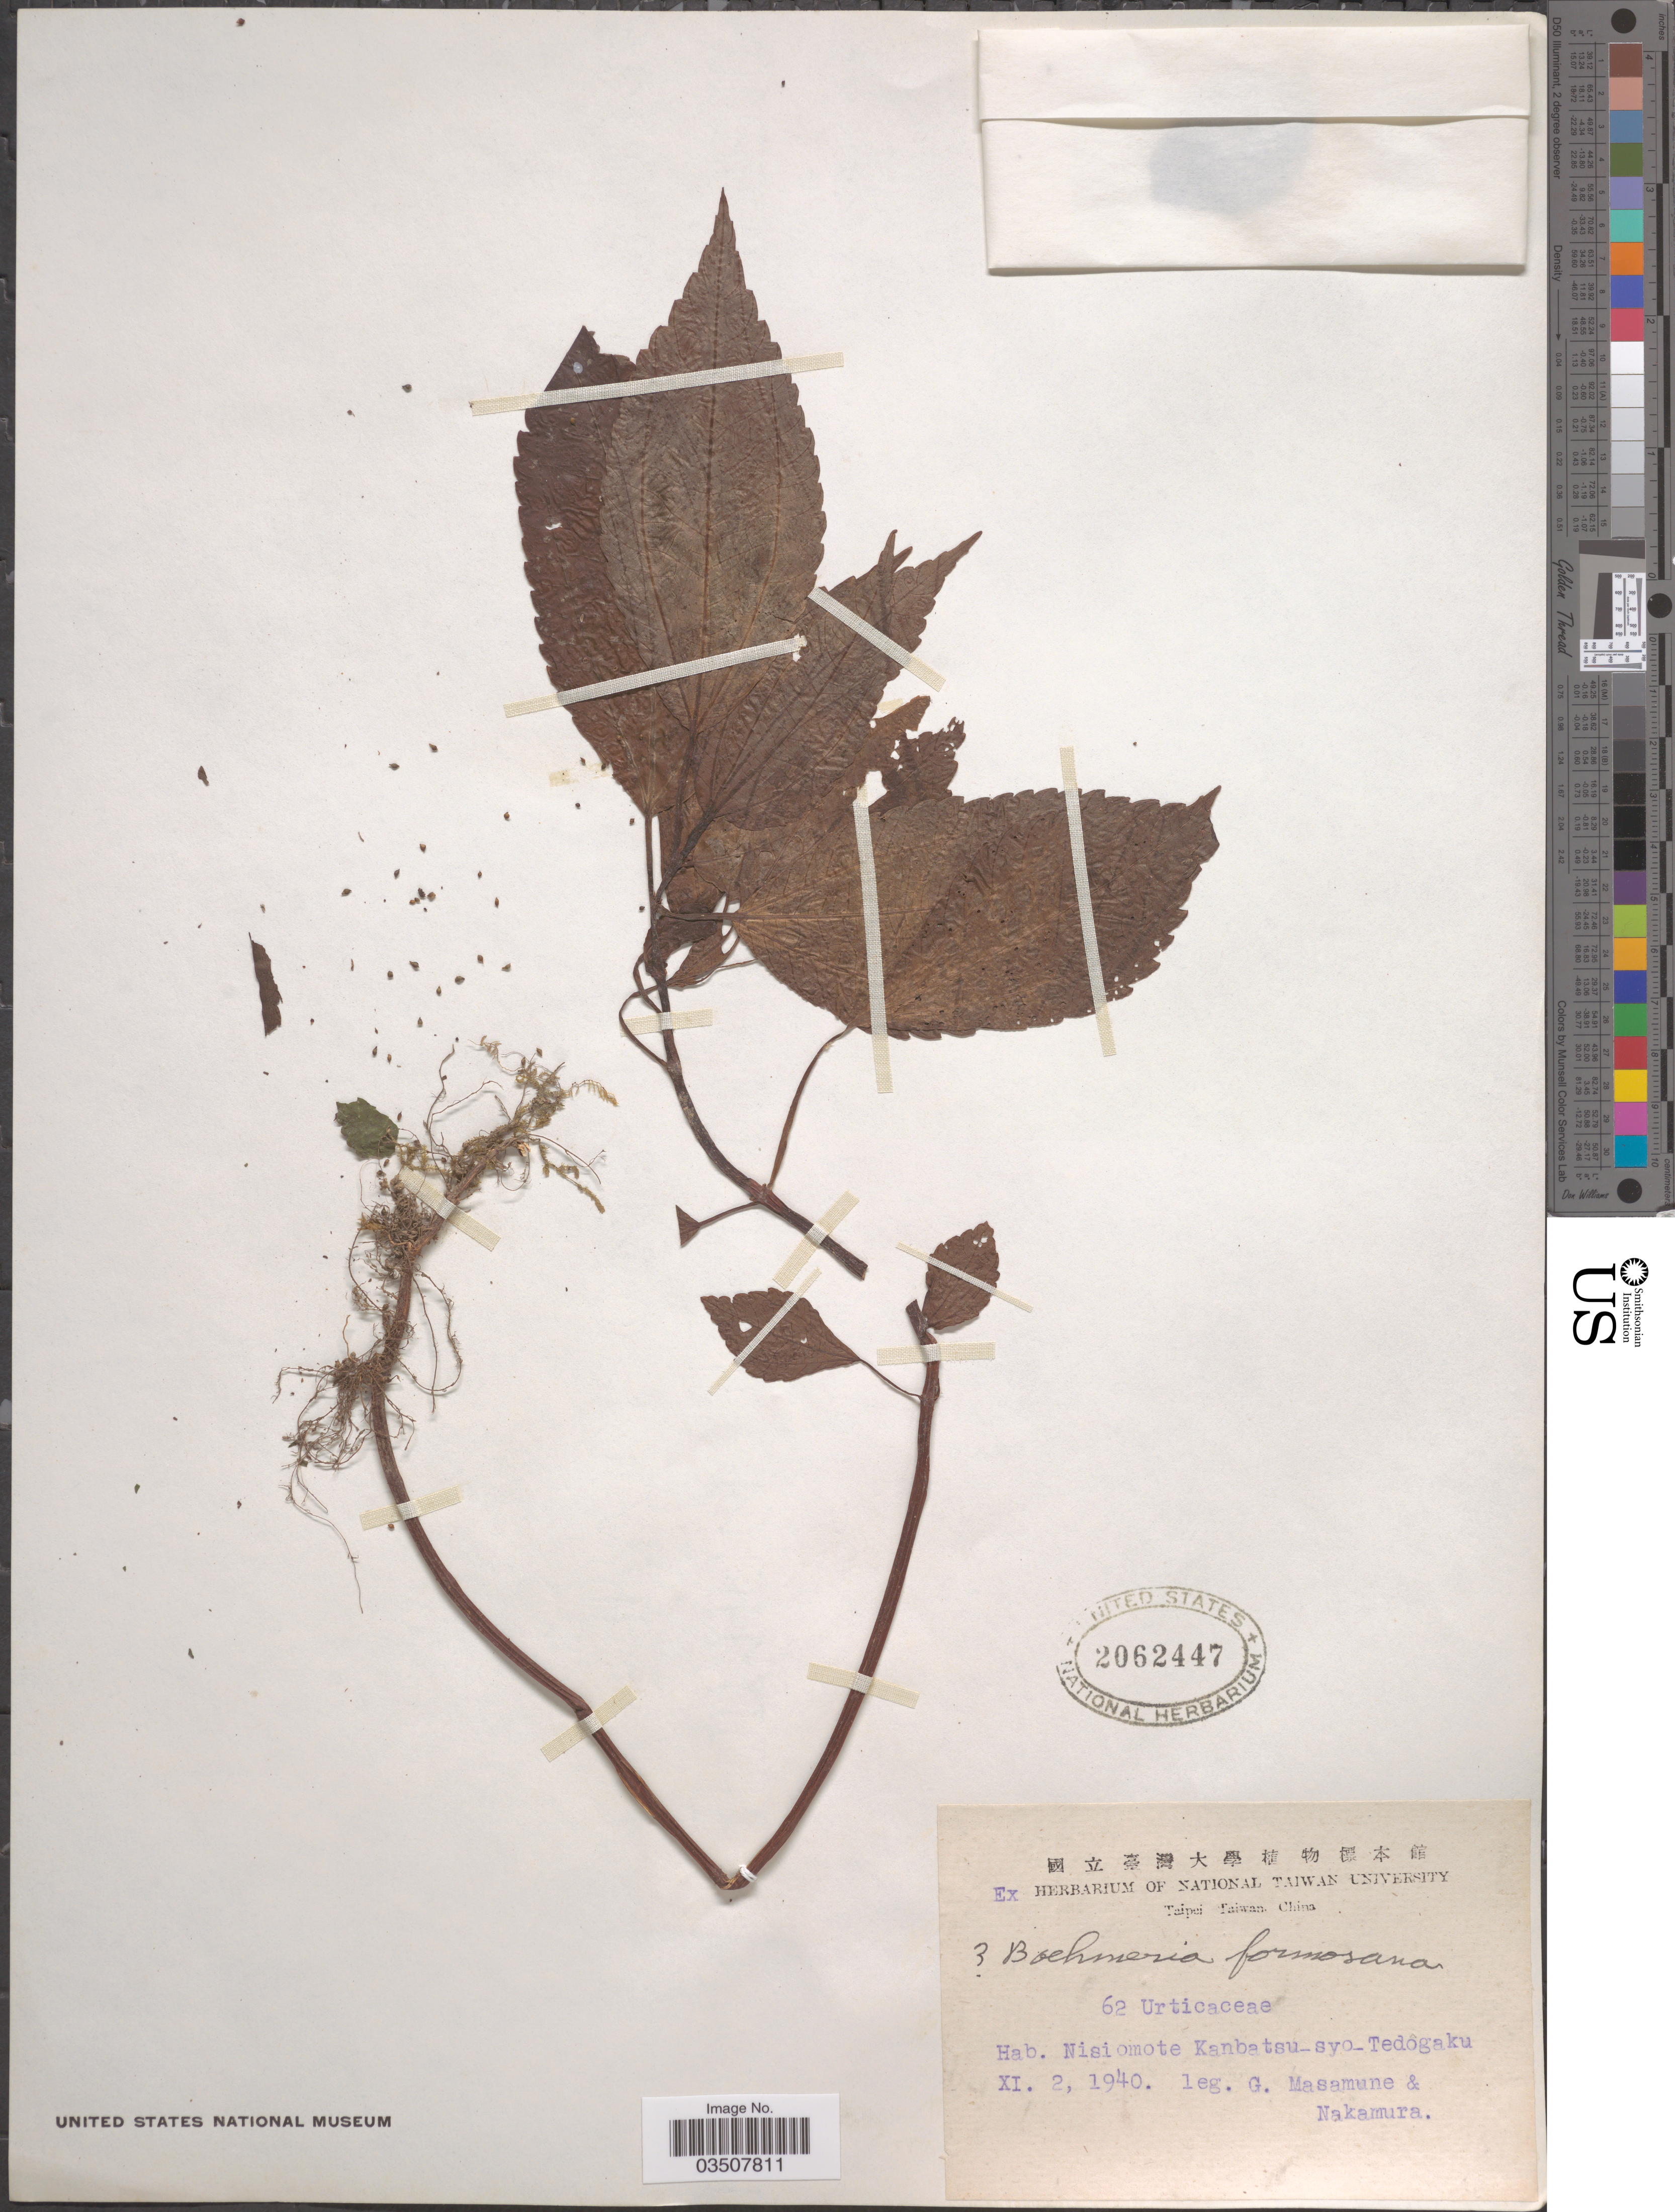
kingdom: Plantae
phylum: Tracheophyta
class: Magnoliopsida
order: Rosales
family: Urticaceae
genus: Boehmeria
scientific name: Boehmeria formosana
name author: Hayata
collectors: G. Masamune & Nakamura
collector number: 62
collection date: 1940-11-02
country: Taiwan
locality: Nisiomote Kanbatsu-syo-Tedôgaku.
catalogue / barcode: US 2062447